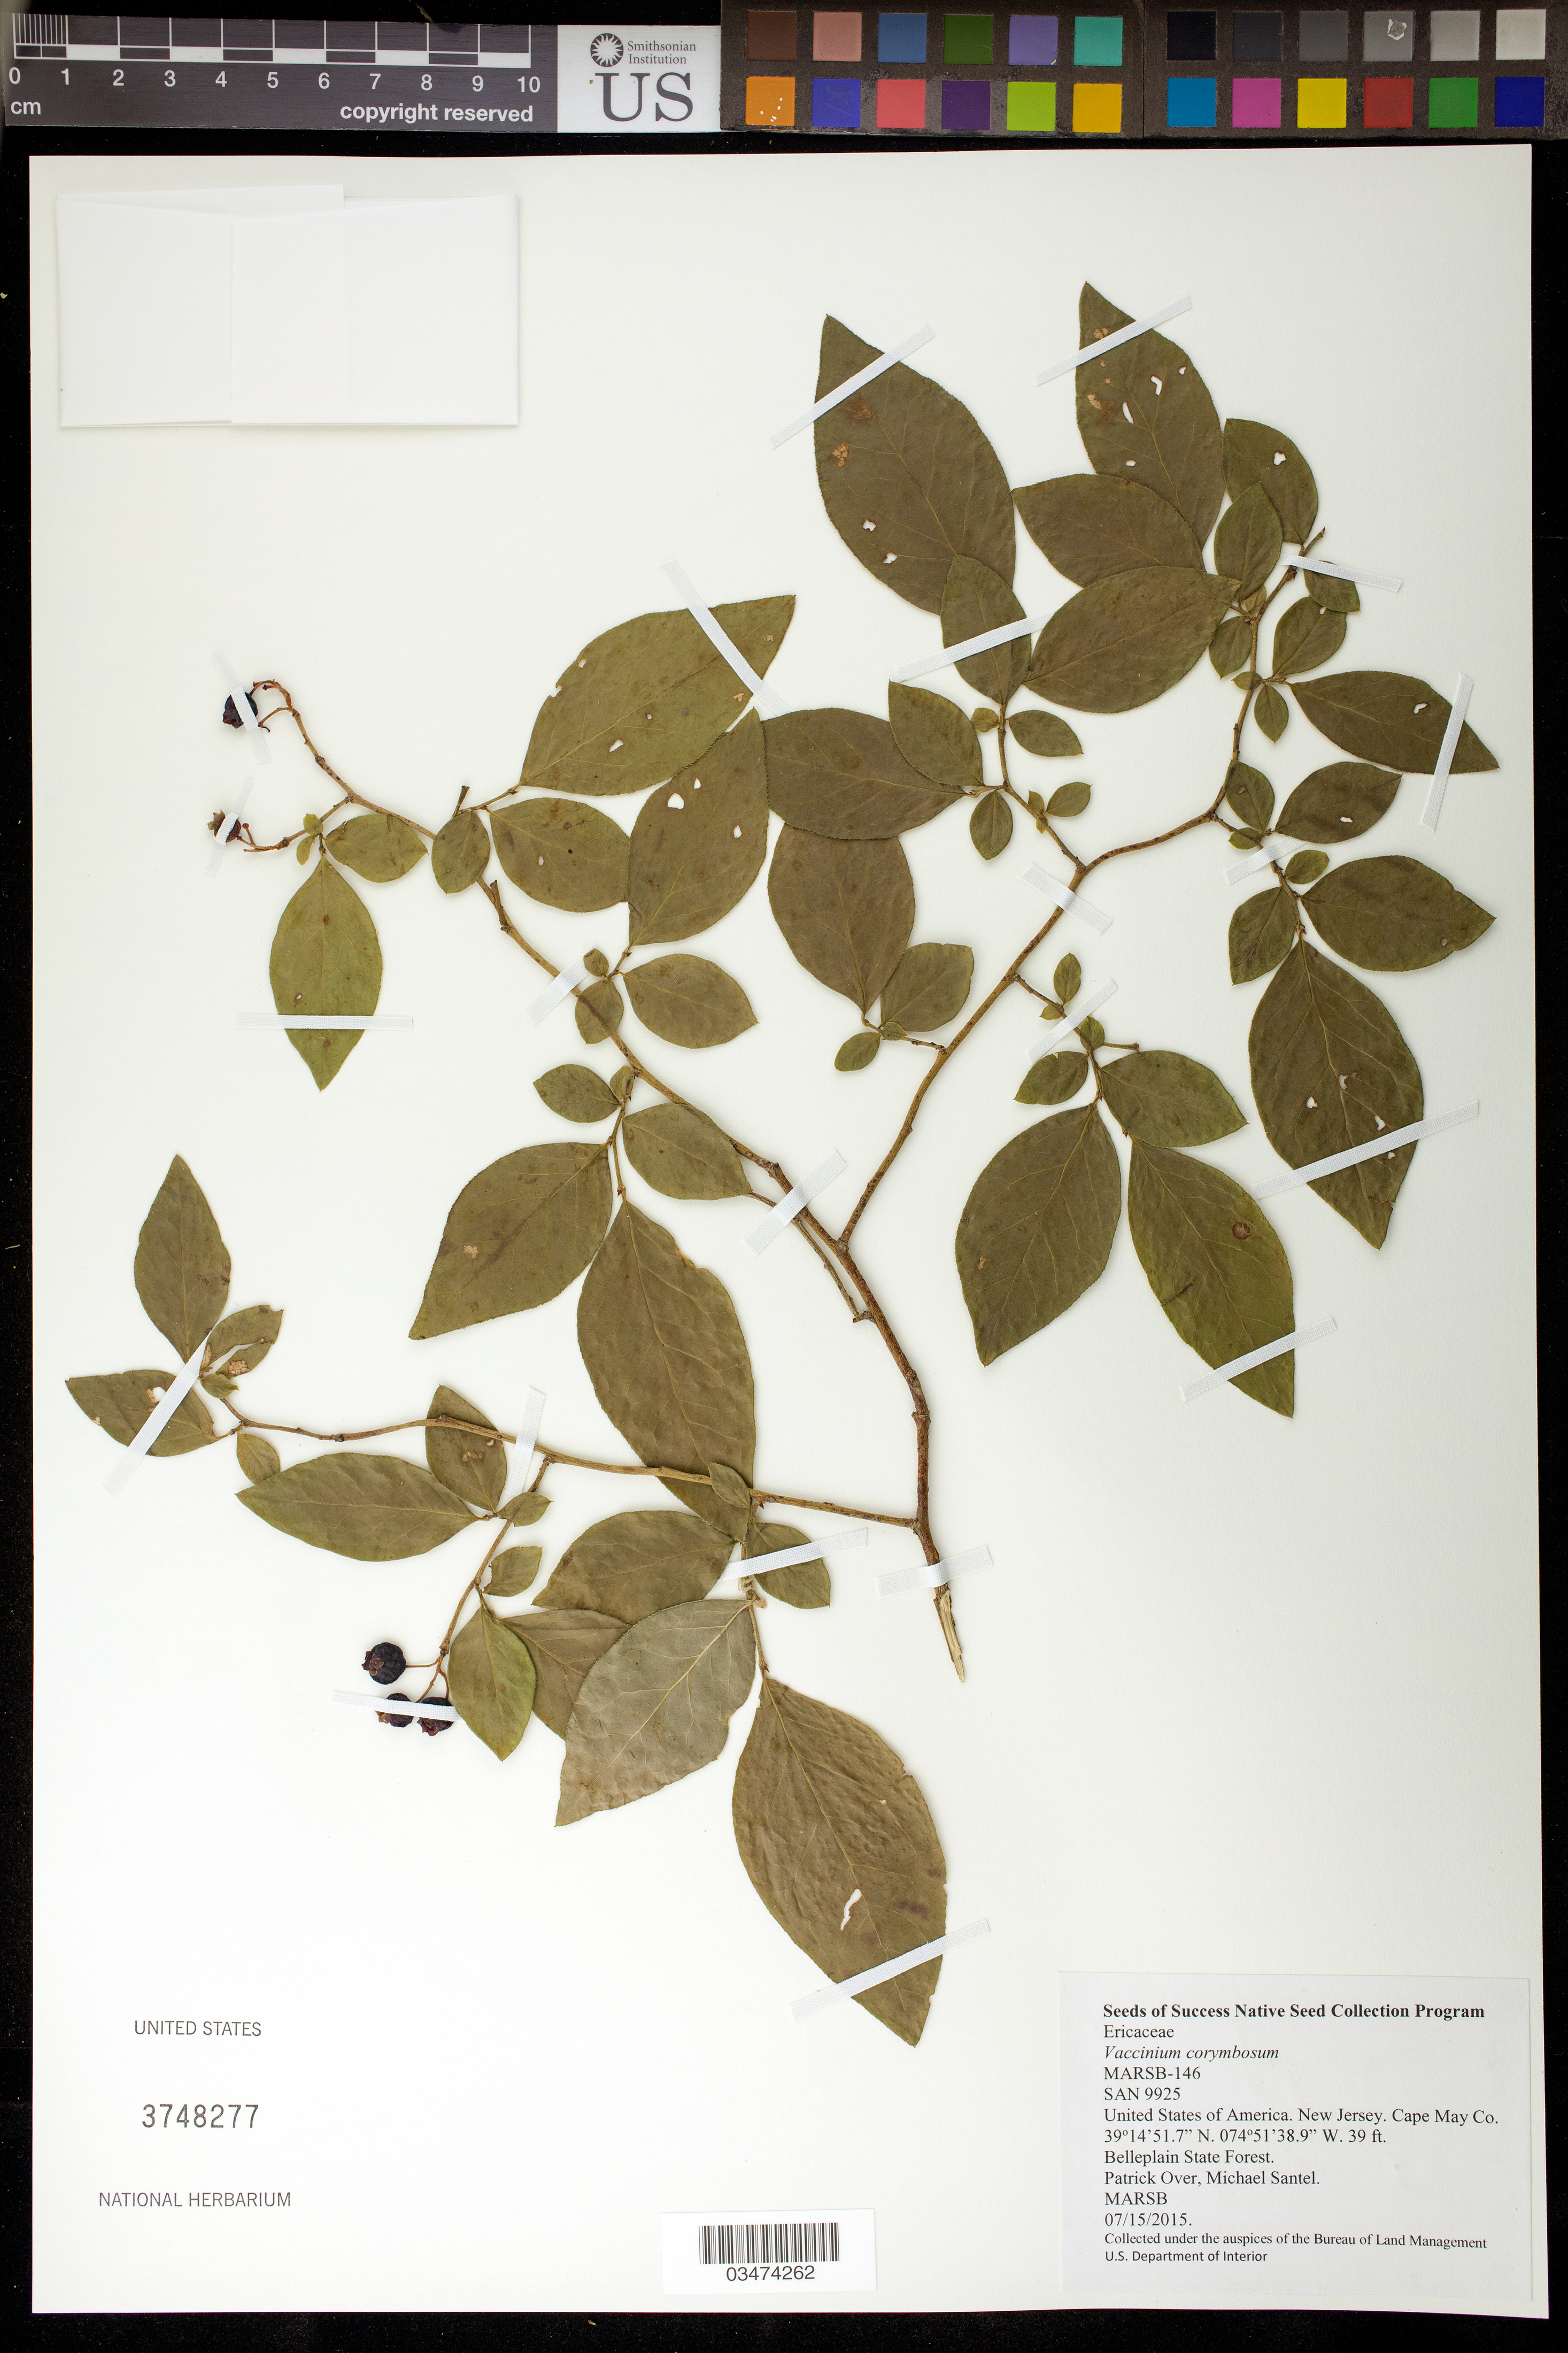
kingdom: Plantae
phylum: Tracheophyta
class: Magnoliopsida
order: Ericales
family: Ericaceae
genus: Vaccinium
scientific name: Vaccinium corymbosum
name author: L.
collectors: P. Over & M. Santel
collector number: MARSB-146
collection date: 2015-07-15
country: United States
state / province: New Jersey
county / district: Cape May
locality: Belleplain State Forest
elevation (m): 12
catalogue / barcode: US 3748277